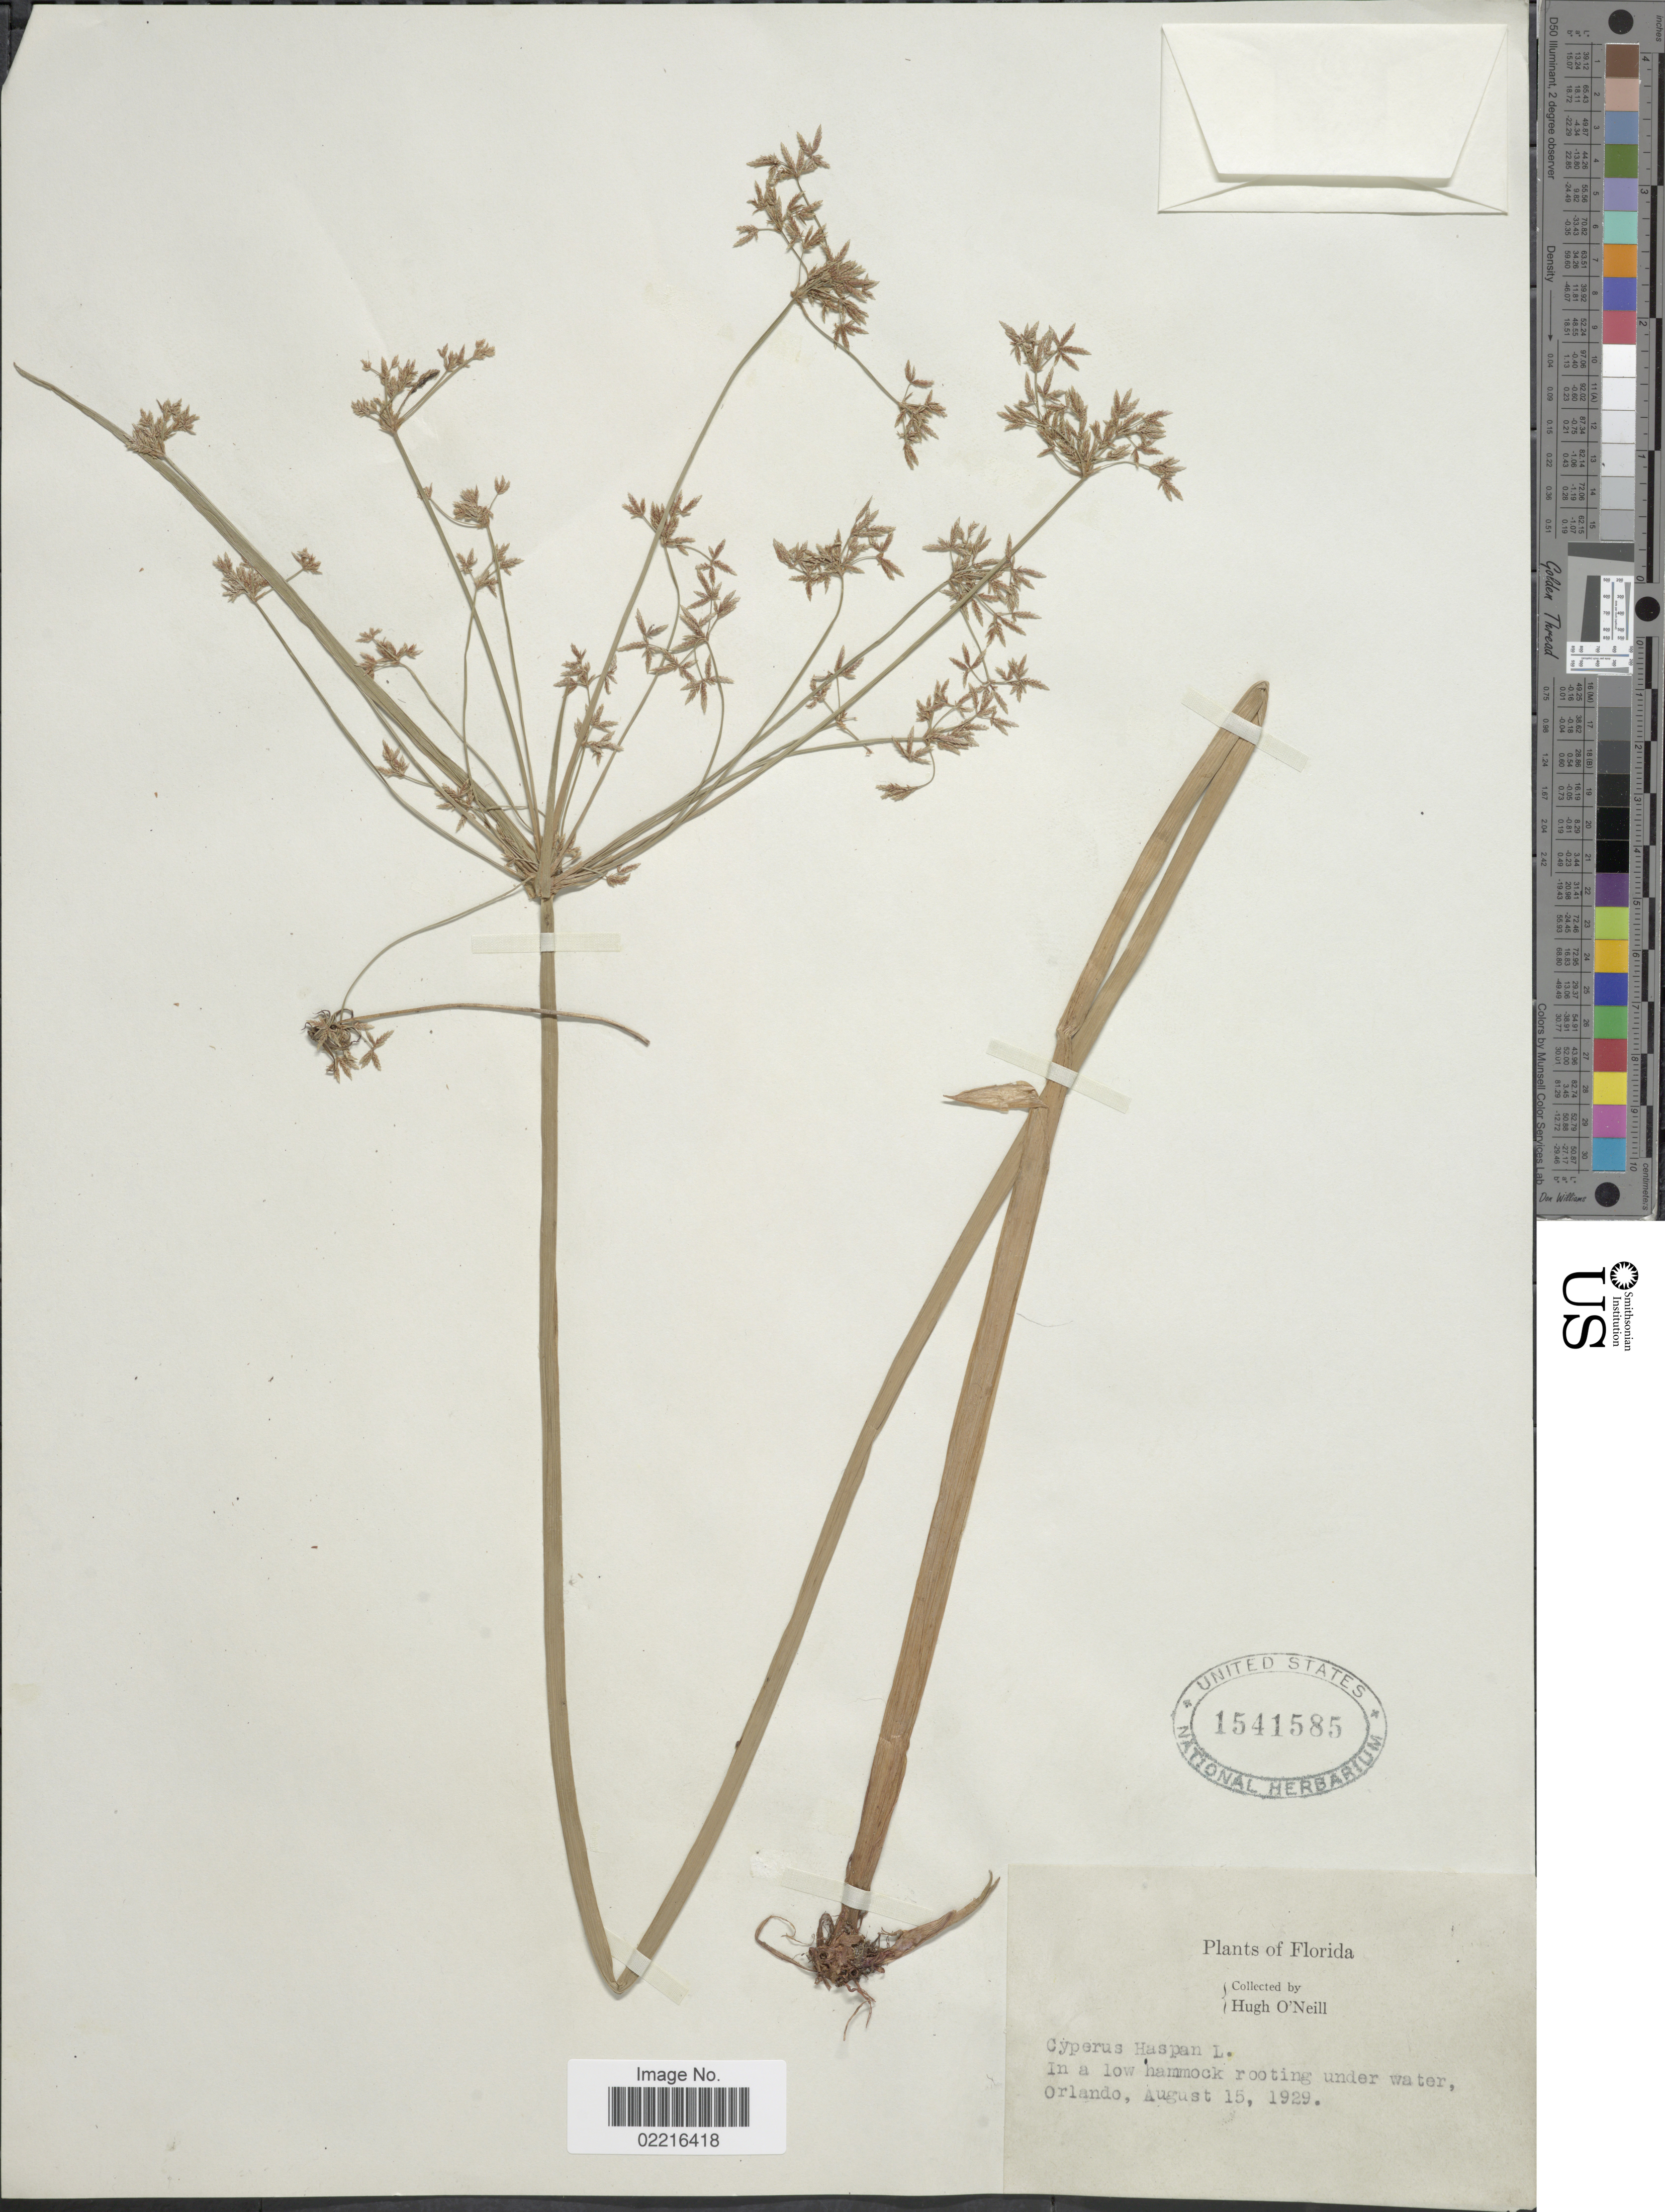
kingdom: Plantae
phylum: Tracheophyta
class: Liliopsida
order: Poales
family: Cyperaceae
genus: Cyperus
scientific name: Cyperus haspan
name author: L.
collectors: H. O'Neill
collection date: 1929-08-15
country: United States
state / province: Florida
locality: Orlando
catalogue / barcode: US 1541585